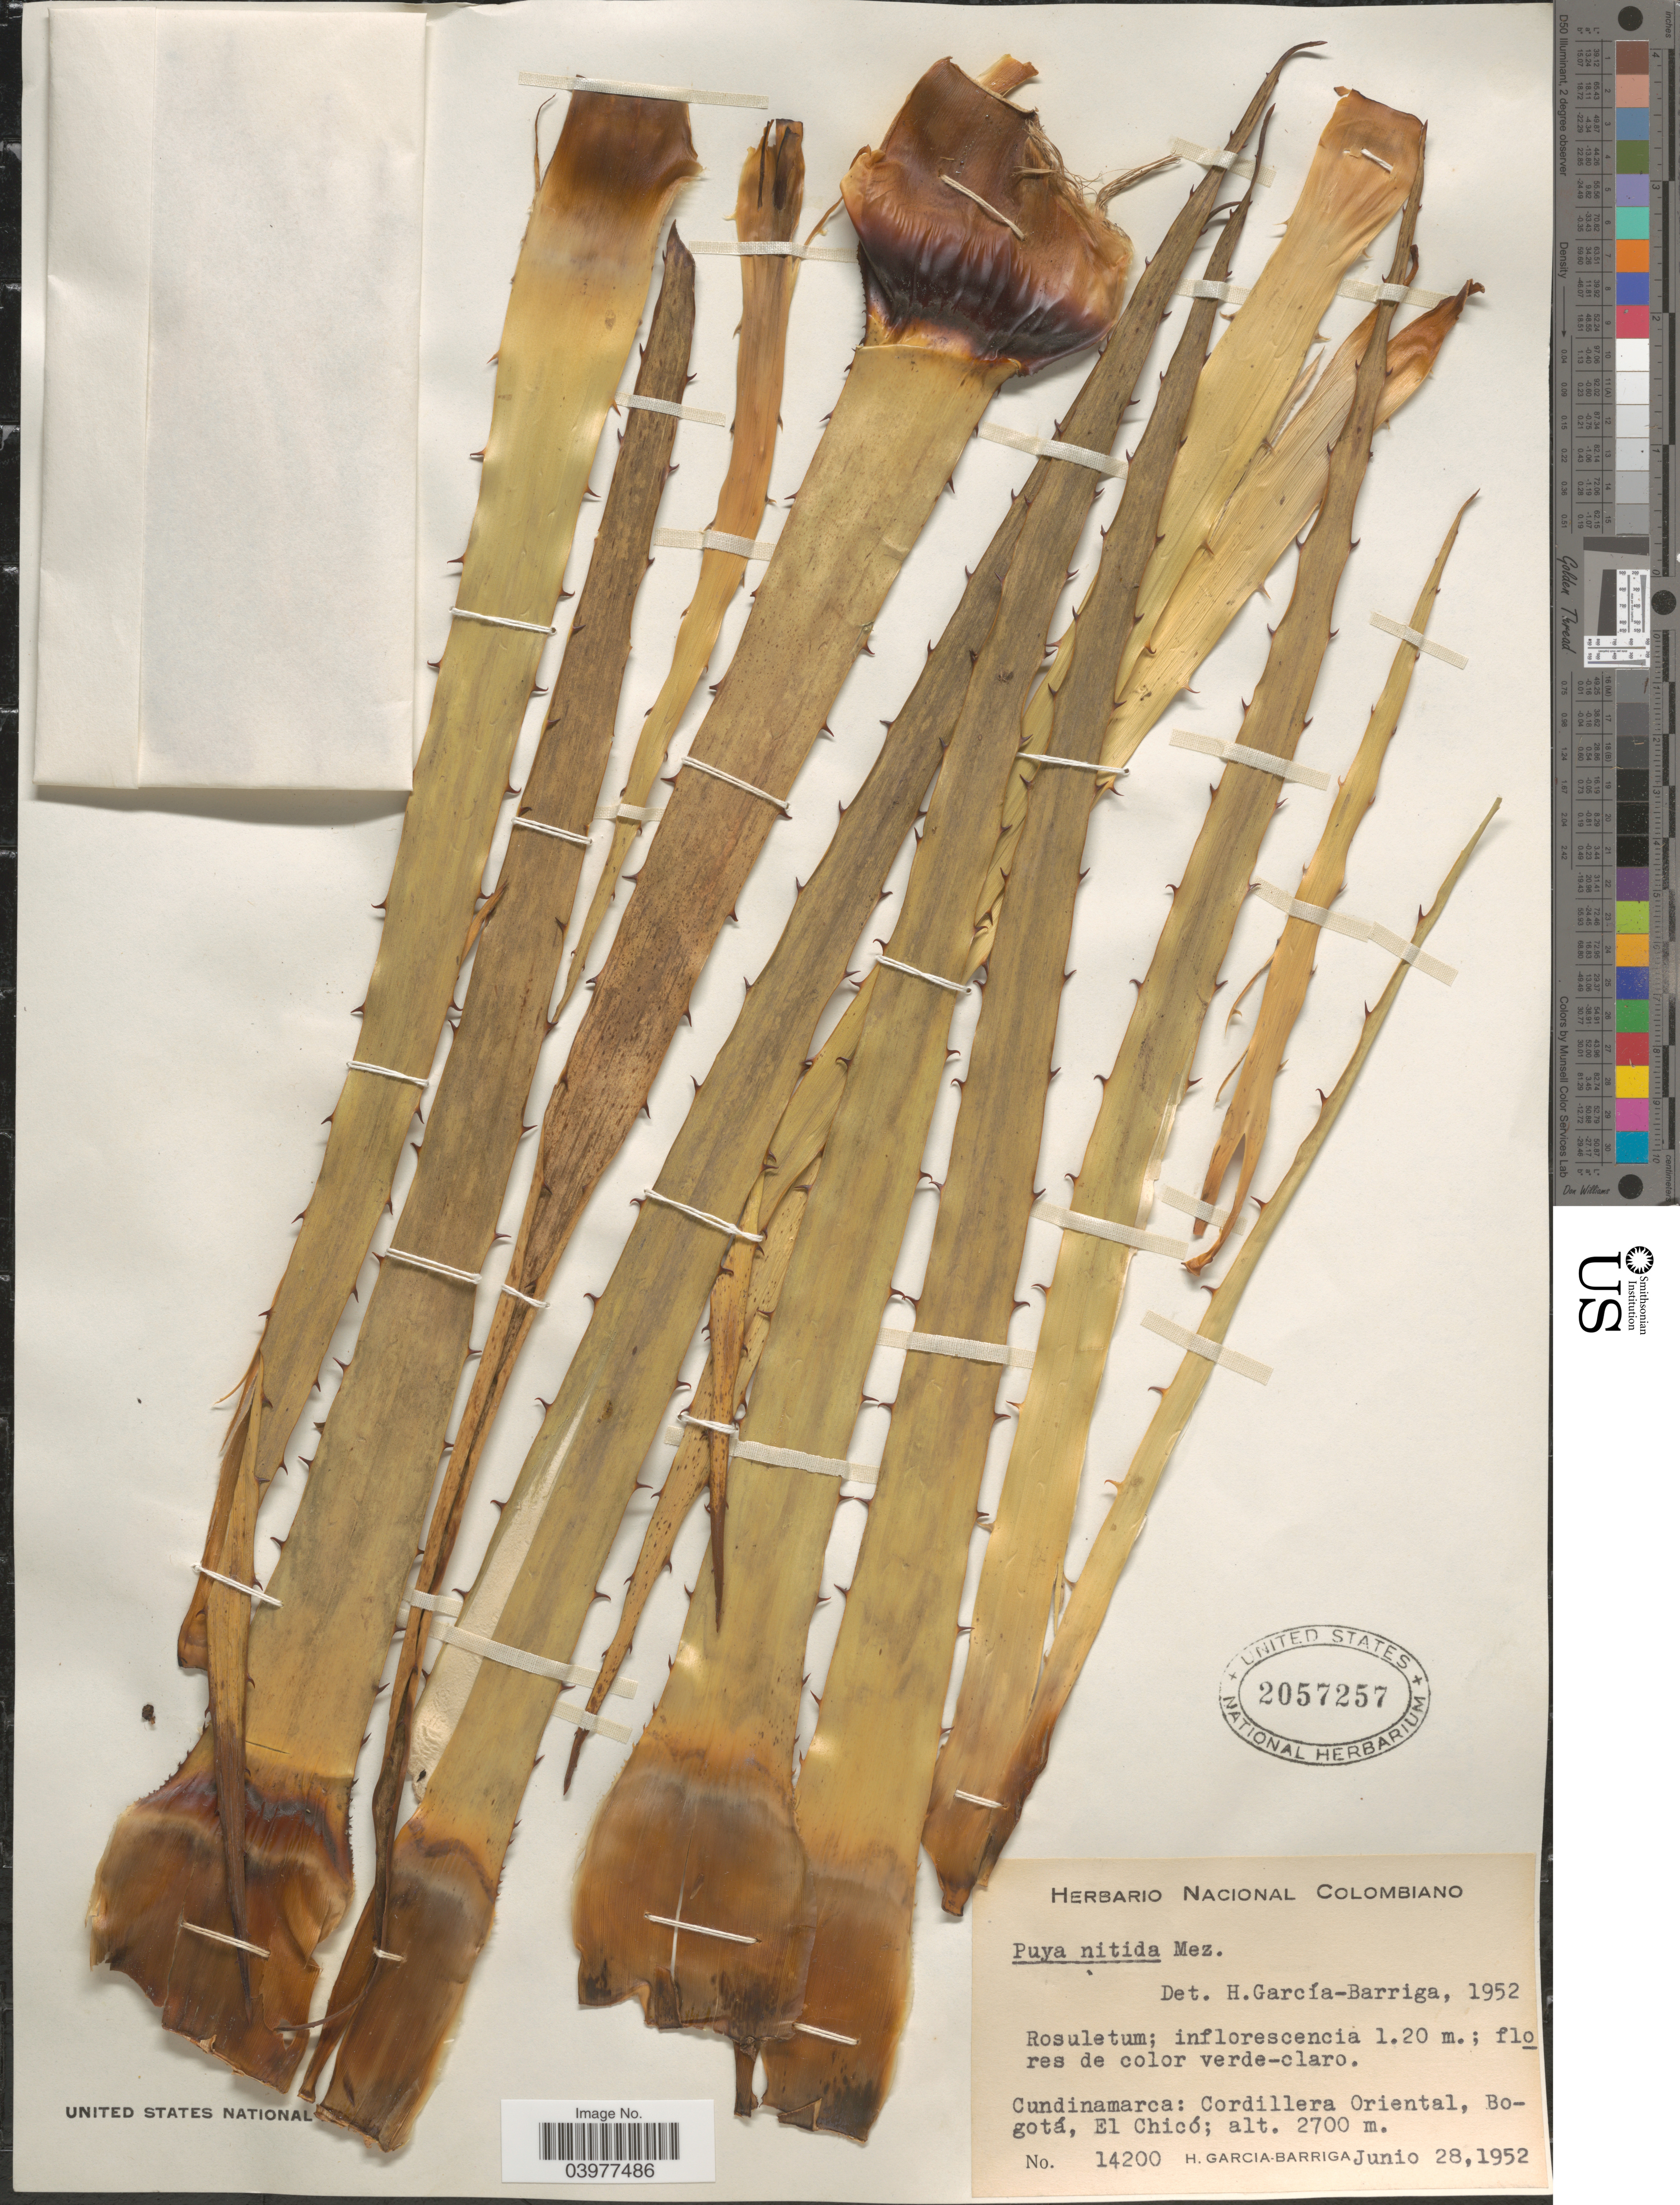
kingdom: Plantae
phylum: Tracheophyta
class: Liliopsida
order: Poales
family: Bromeliaceae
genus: Puya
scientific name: Puya nitida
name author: Mez in C. DC.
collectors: H. García Barriga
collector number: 14200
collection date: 1952-06-28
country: Colombia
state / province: Cundinamarca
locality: Cordillera Oriental, Bogotá, El Chicó.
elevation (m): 2700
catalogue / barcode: US 2057257